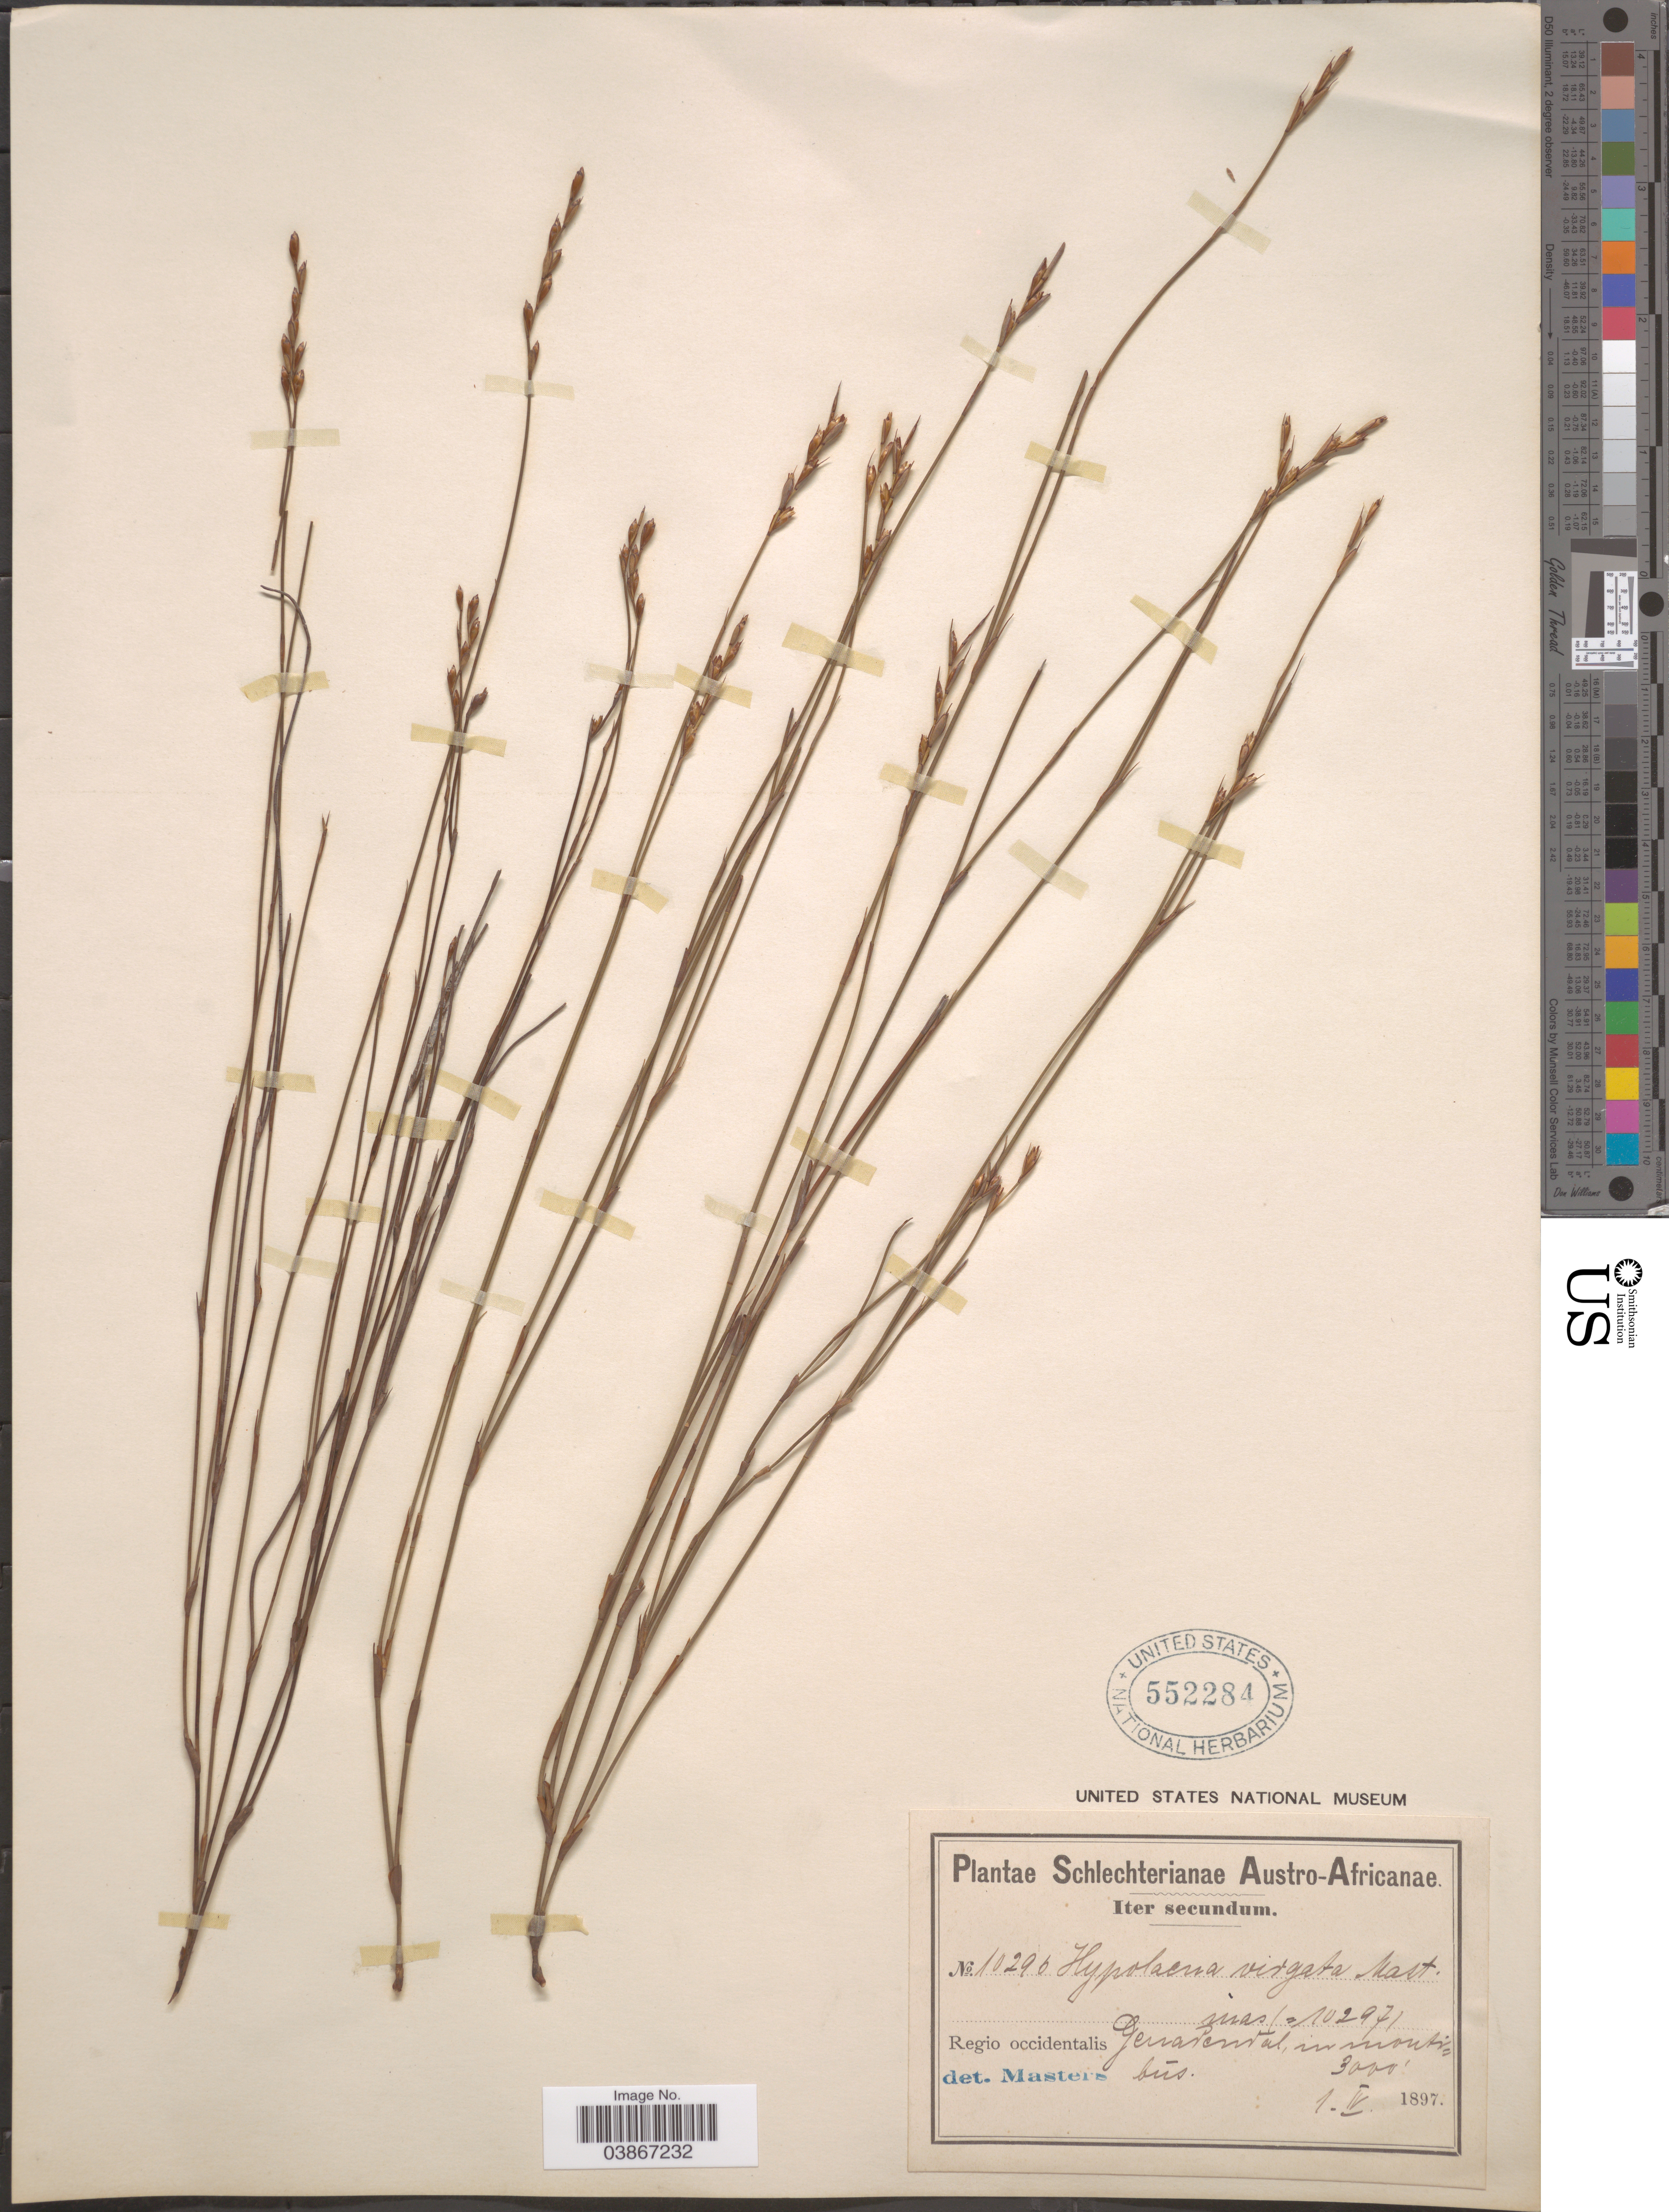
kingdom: Plantae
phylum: Tracheophyta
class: Liliopsida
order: Poales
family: Restionaceae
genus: Hypolaena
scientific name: Hypolaena virgata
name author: Mast.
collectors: Schlechter, --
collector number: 10296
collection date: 1987-04-01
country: South Africa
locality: Austro-Africanae. Regio occidentalis. Genadendal, in montibús.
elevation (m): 914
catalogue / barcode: US 552284